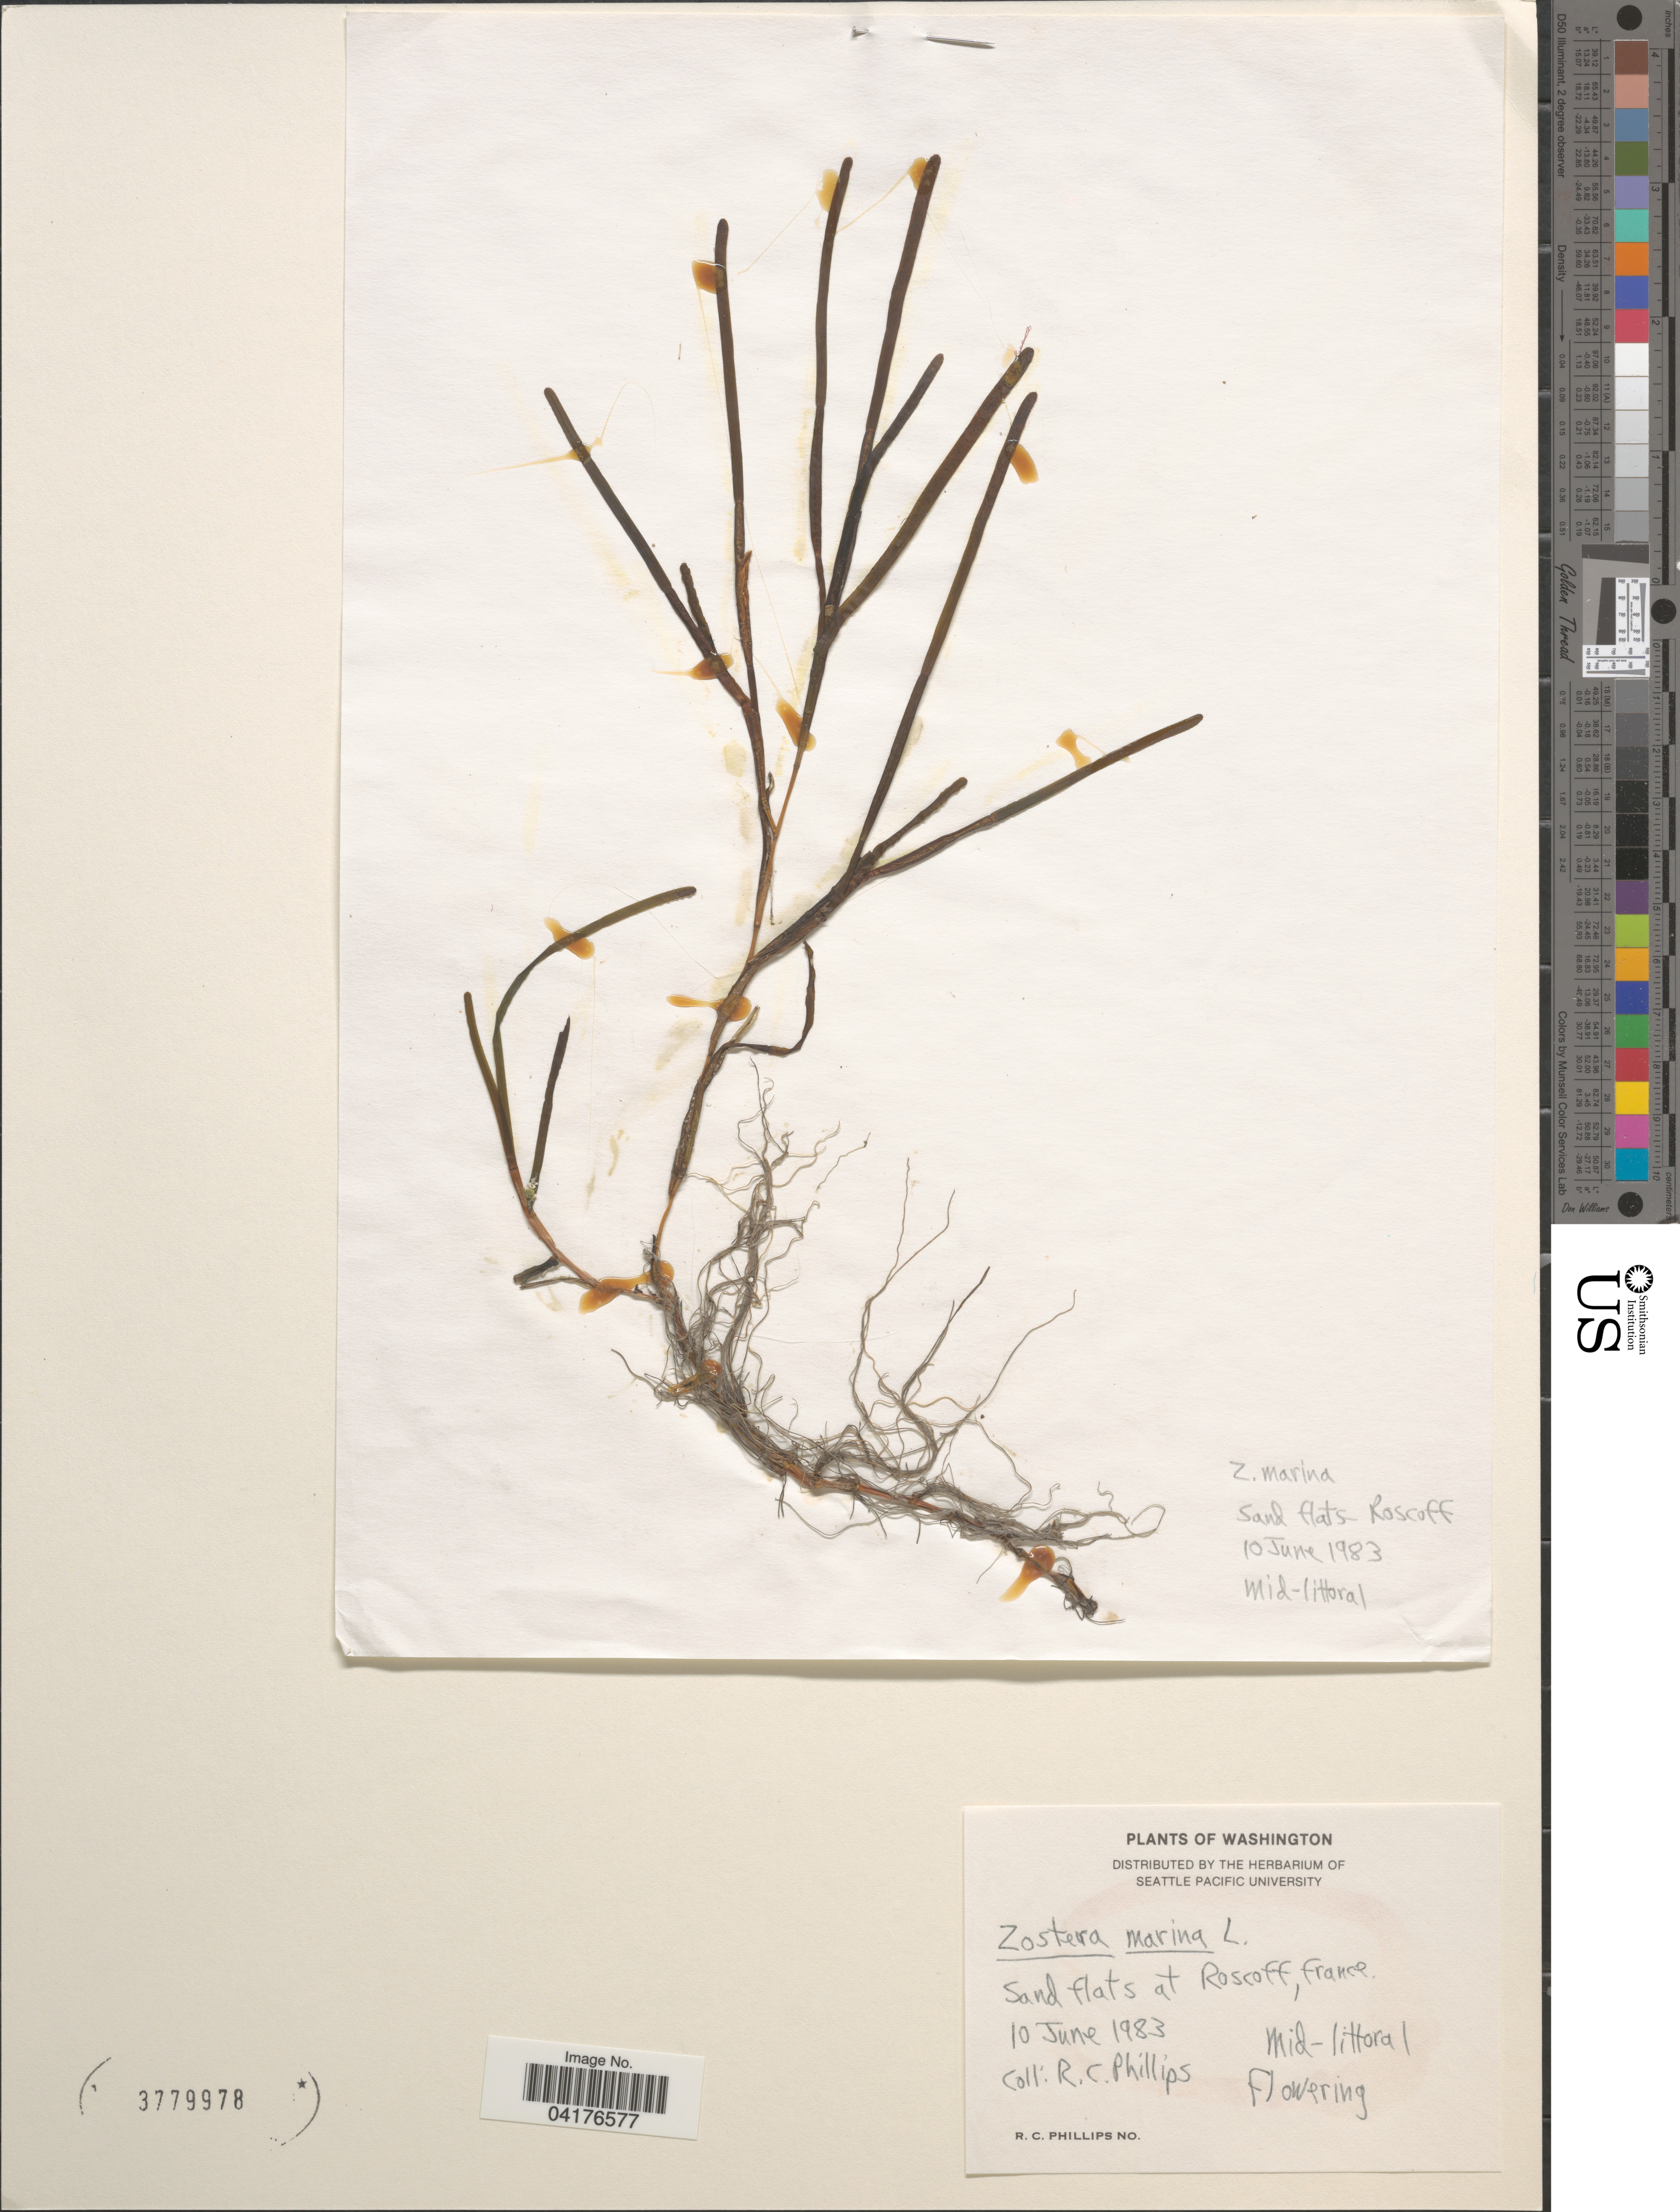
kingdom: Plantae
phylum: Tracheophyta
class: Liliopsida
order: Alismatales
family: Zosteraceae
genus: Zostera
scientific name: Zostera marina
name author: L.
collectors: R. C. Phillips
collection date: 1983-06-10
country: France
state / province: Bretagne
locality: Sand flats at Roscoff.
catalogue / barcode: US 3779978